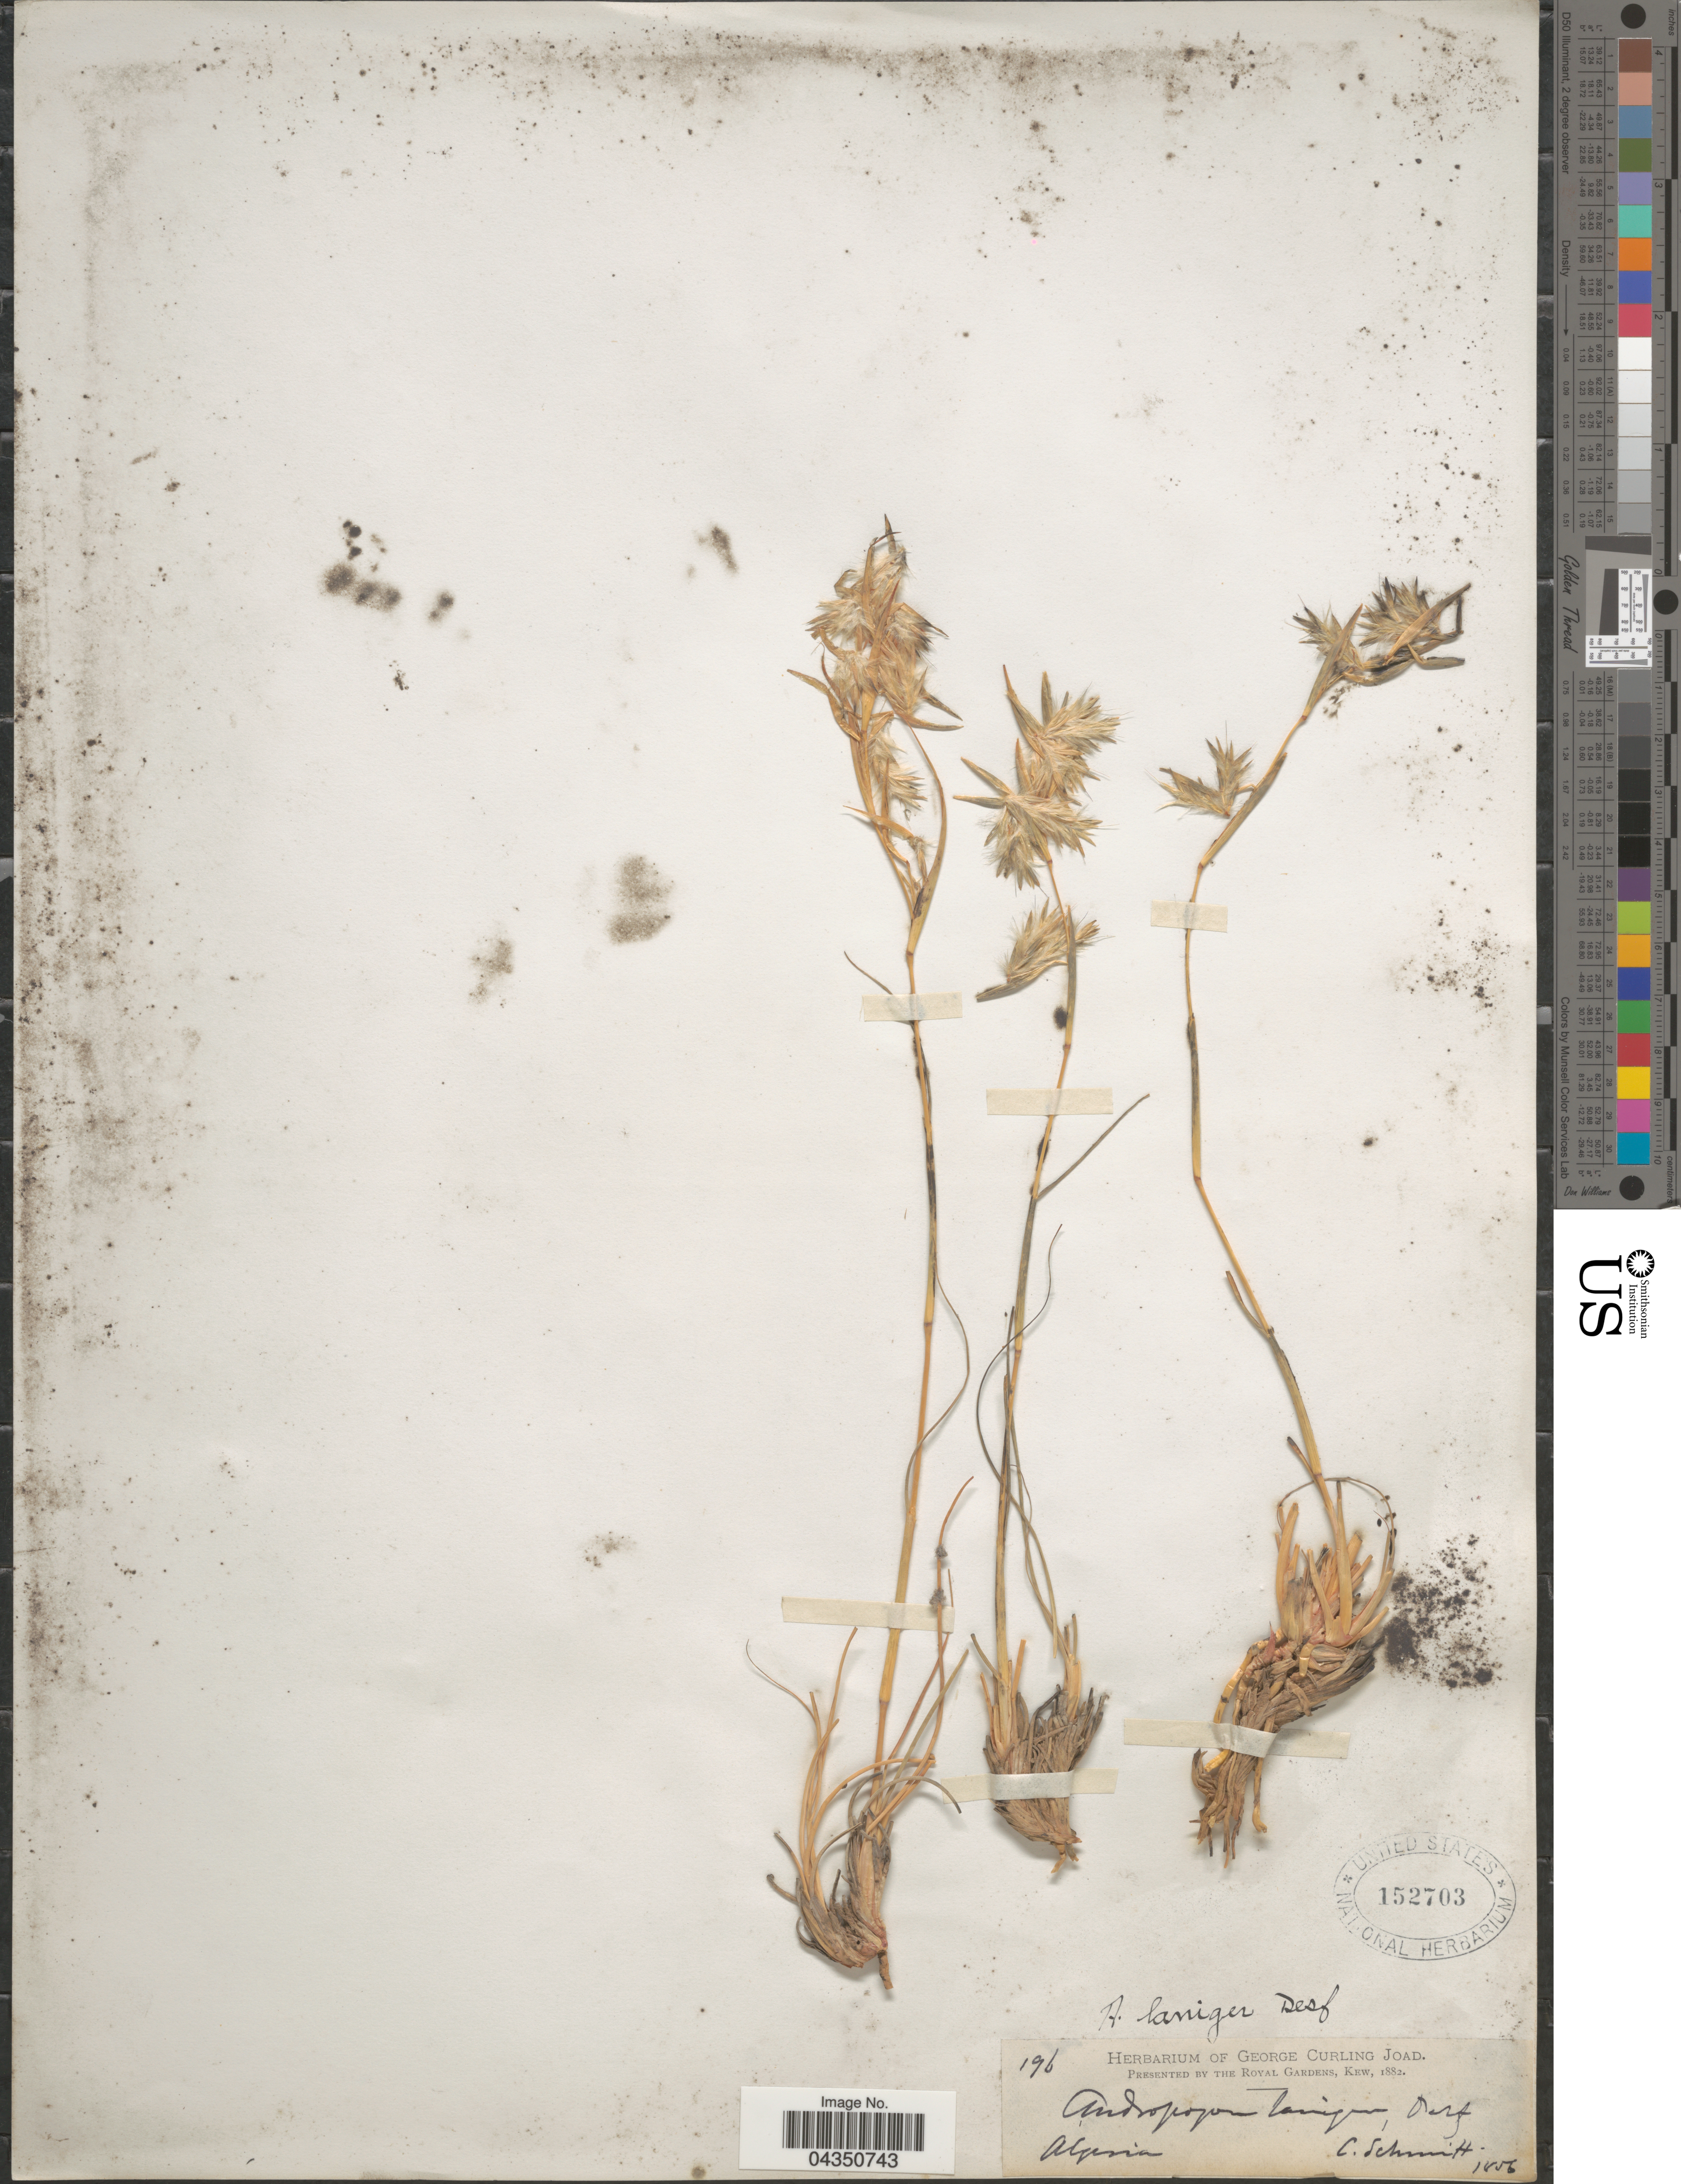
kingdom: Plantae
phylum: Tracheophyta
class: Liliopsida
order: Poales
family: Poaceae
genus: Cymbopogon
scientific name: Cymbopogon schoenanthus subsp. proximus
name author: (Hochst. ex A. Rich.) Maire & Weiller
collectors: C. Schmitt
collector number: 196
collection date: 1856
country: Algeria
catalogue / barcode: US 152703